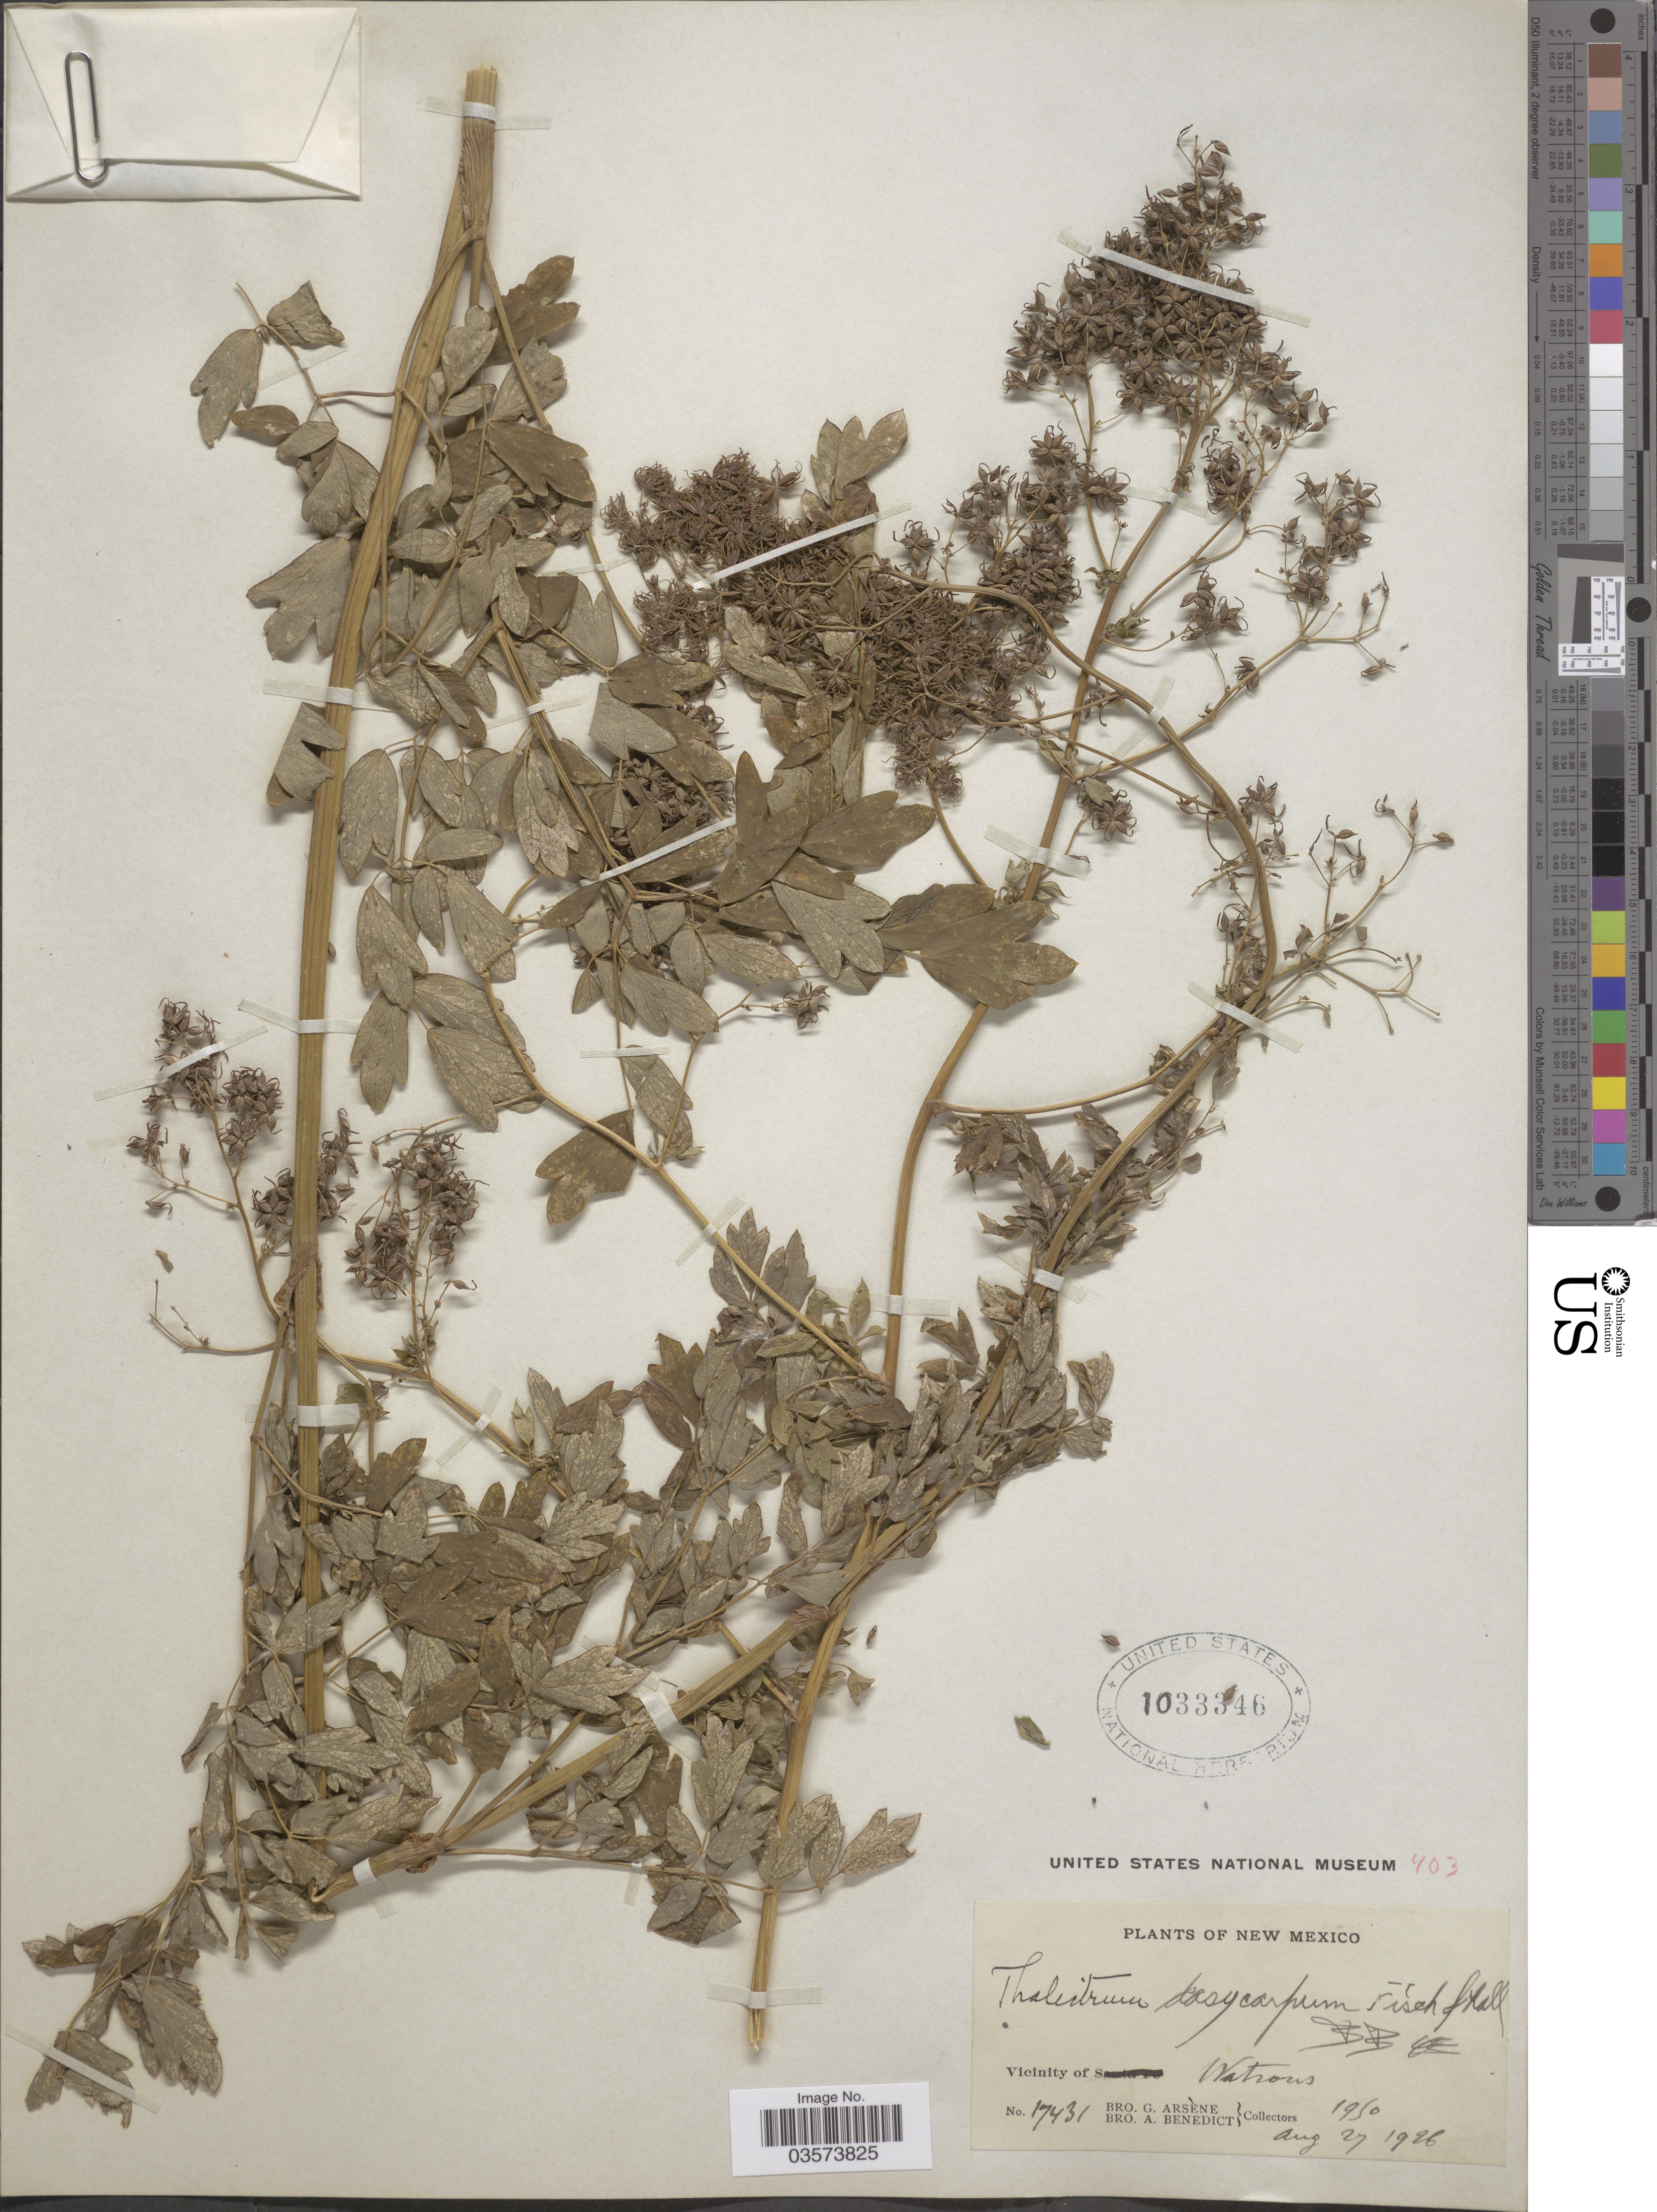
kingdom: Plantae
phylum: Tracheophyta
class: Magnoliopsida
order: Ranunculales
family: Ranunculaceae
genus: Thalictrum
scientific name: Thalictrum dasycarpum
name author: Fisch. & Avé-Lall.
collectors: Bro. G. Arsène & Bro. A. Benedict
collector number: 17431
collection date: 1926-08-27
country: United States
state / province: New Mexico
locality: Vicinity of Watrous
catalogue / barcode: US 1033346